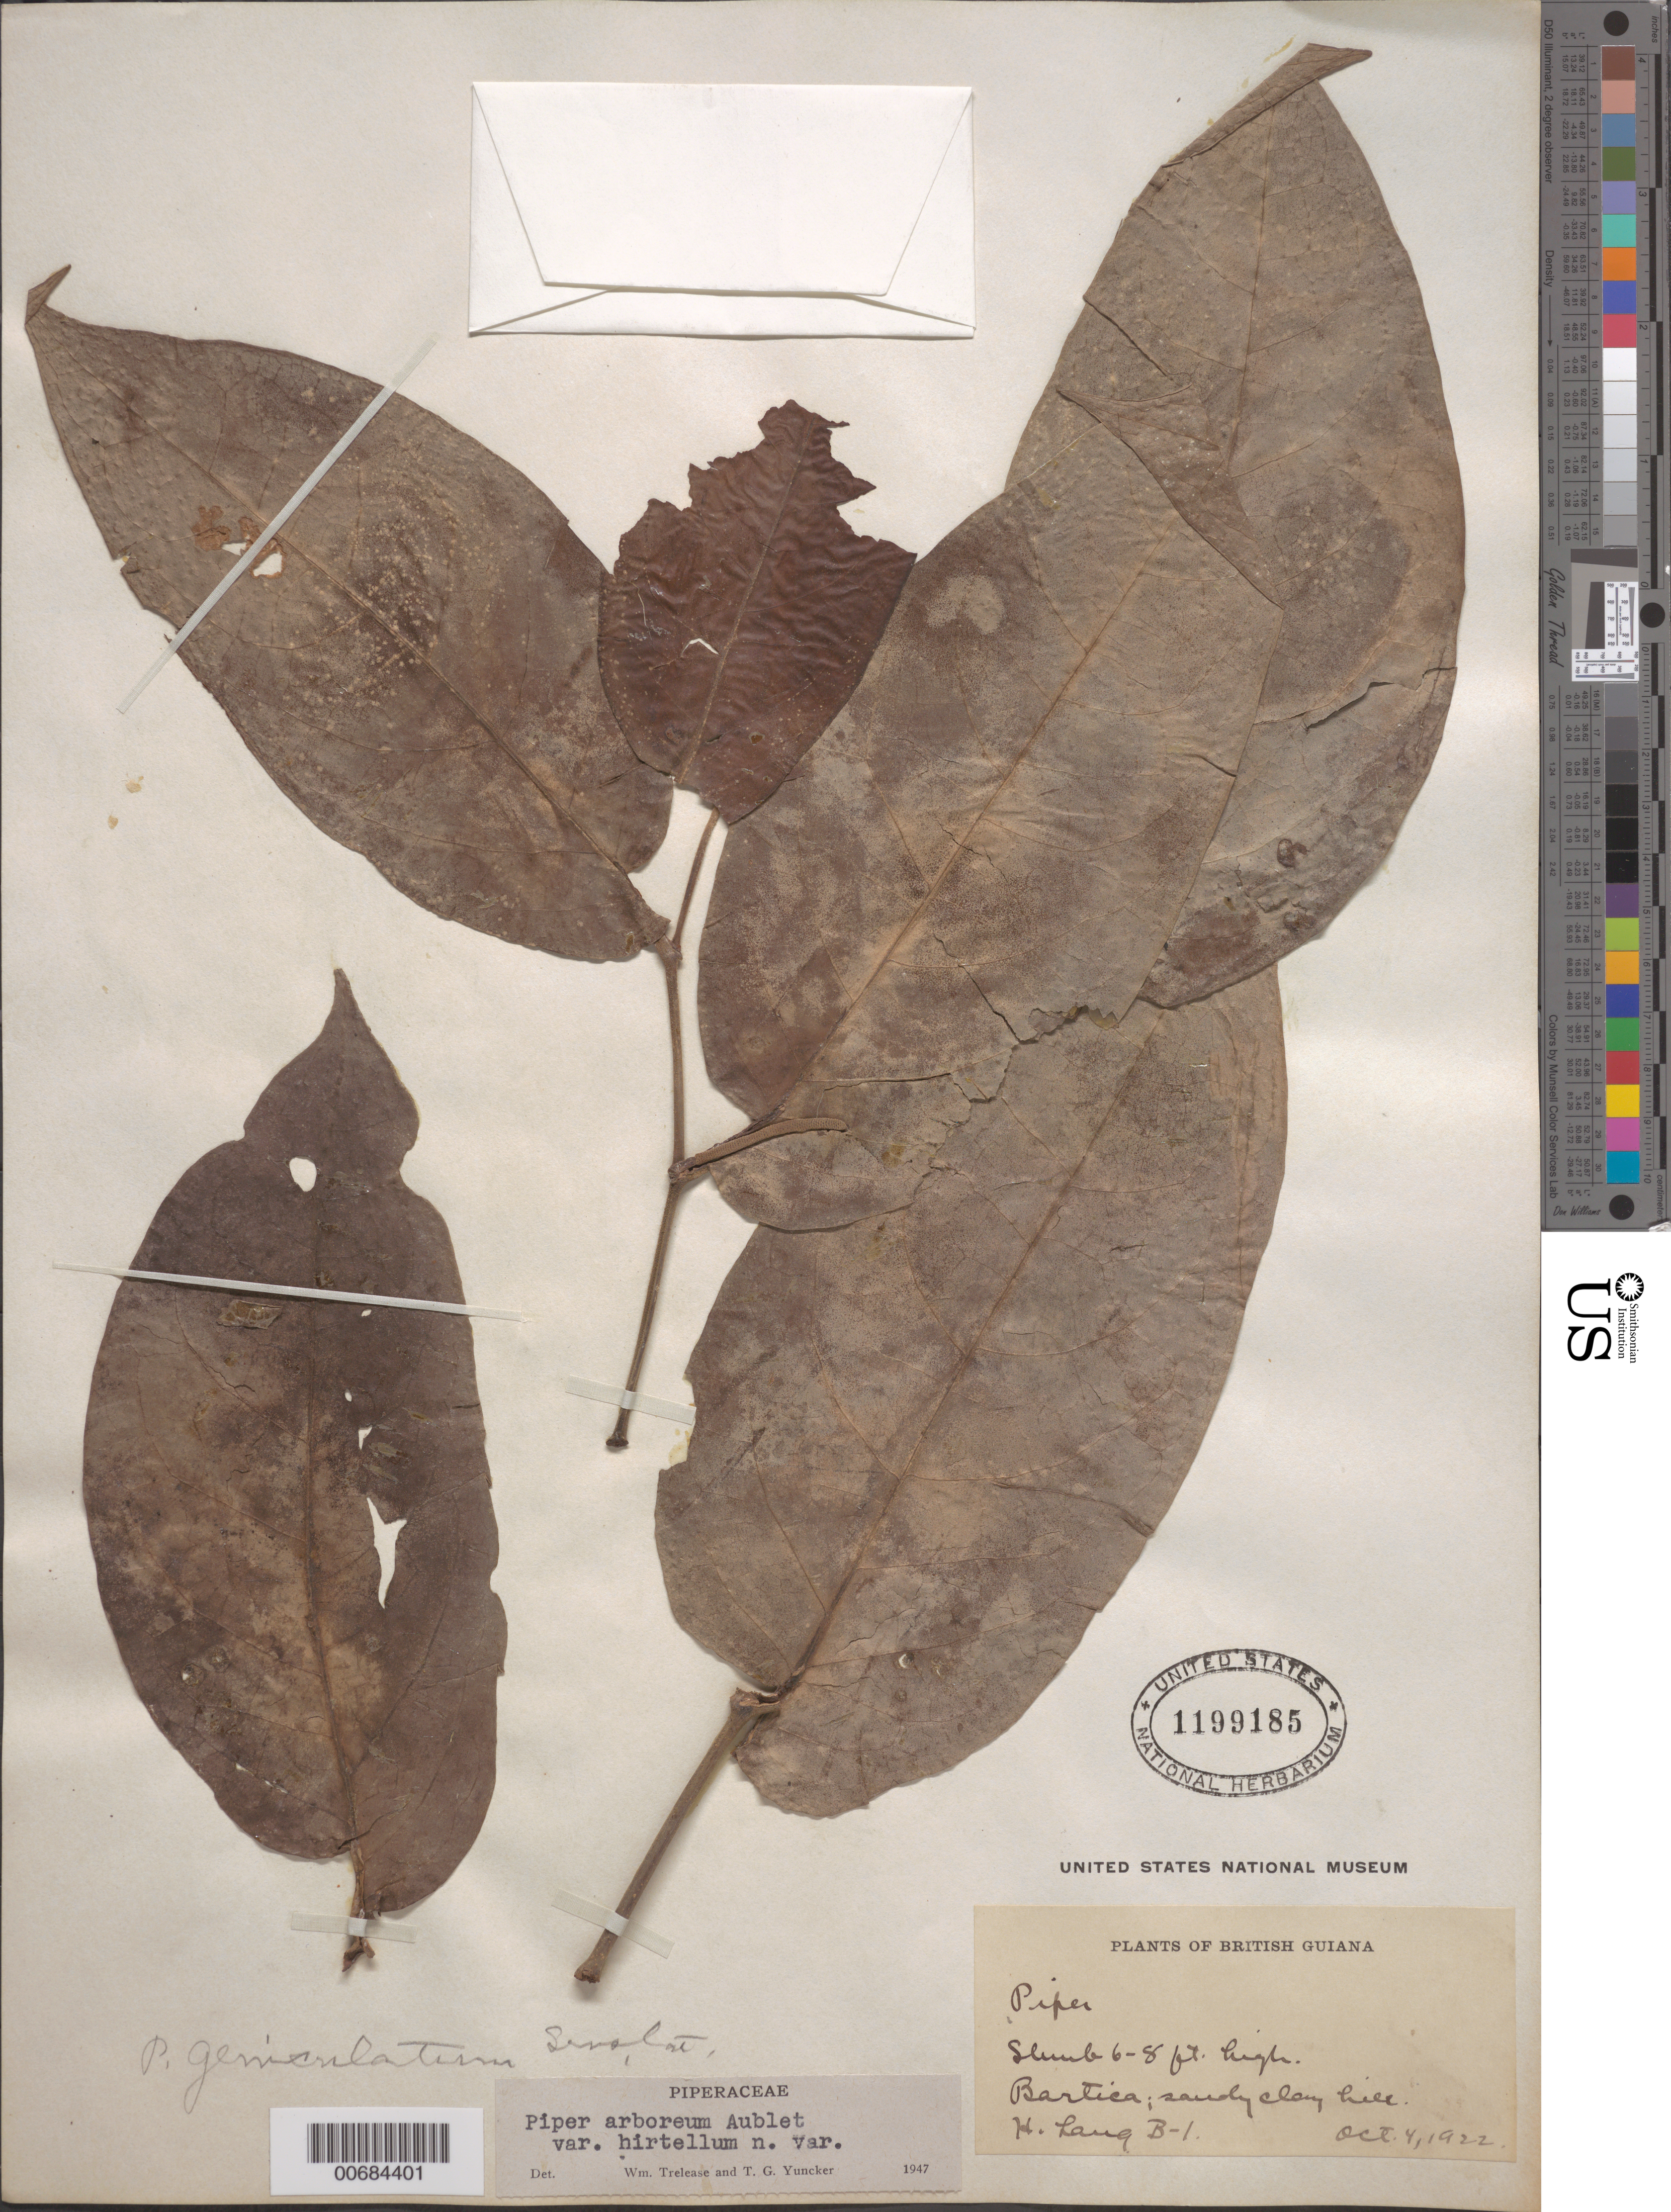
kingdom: Plantae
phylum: Tracheophyta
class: Magnoliopsida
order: Piperales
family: Piperaceae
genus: Piper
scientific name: Piper arboreum var. hirtellum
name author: Yunck.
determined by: Trelease, W.; Yuncker, T. G.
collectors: H. Lang & A. Persaud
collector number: B 1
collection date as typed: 4-Oct-22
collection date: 1922-10-04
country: Guyana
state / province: Cuyuni-Mazaruni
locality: Bartica, Essequibo R.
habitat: Sandy clay hill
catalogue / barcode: US 1199185